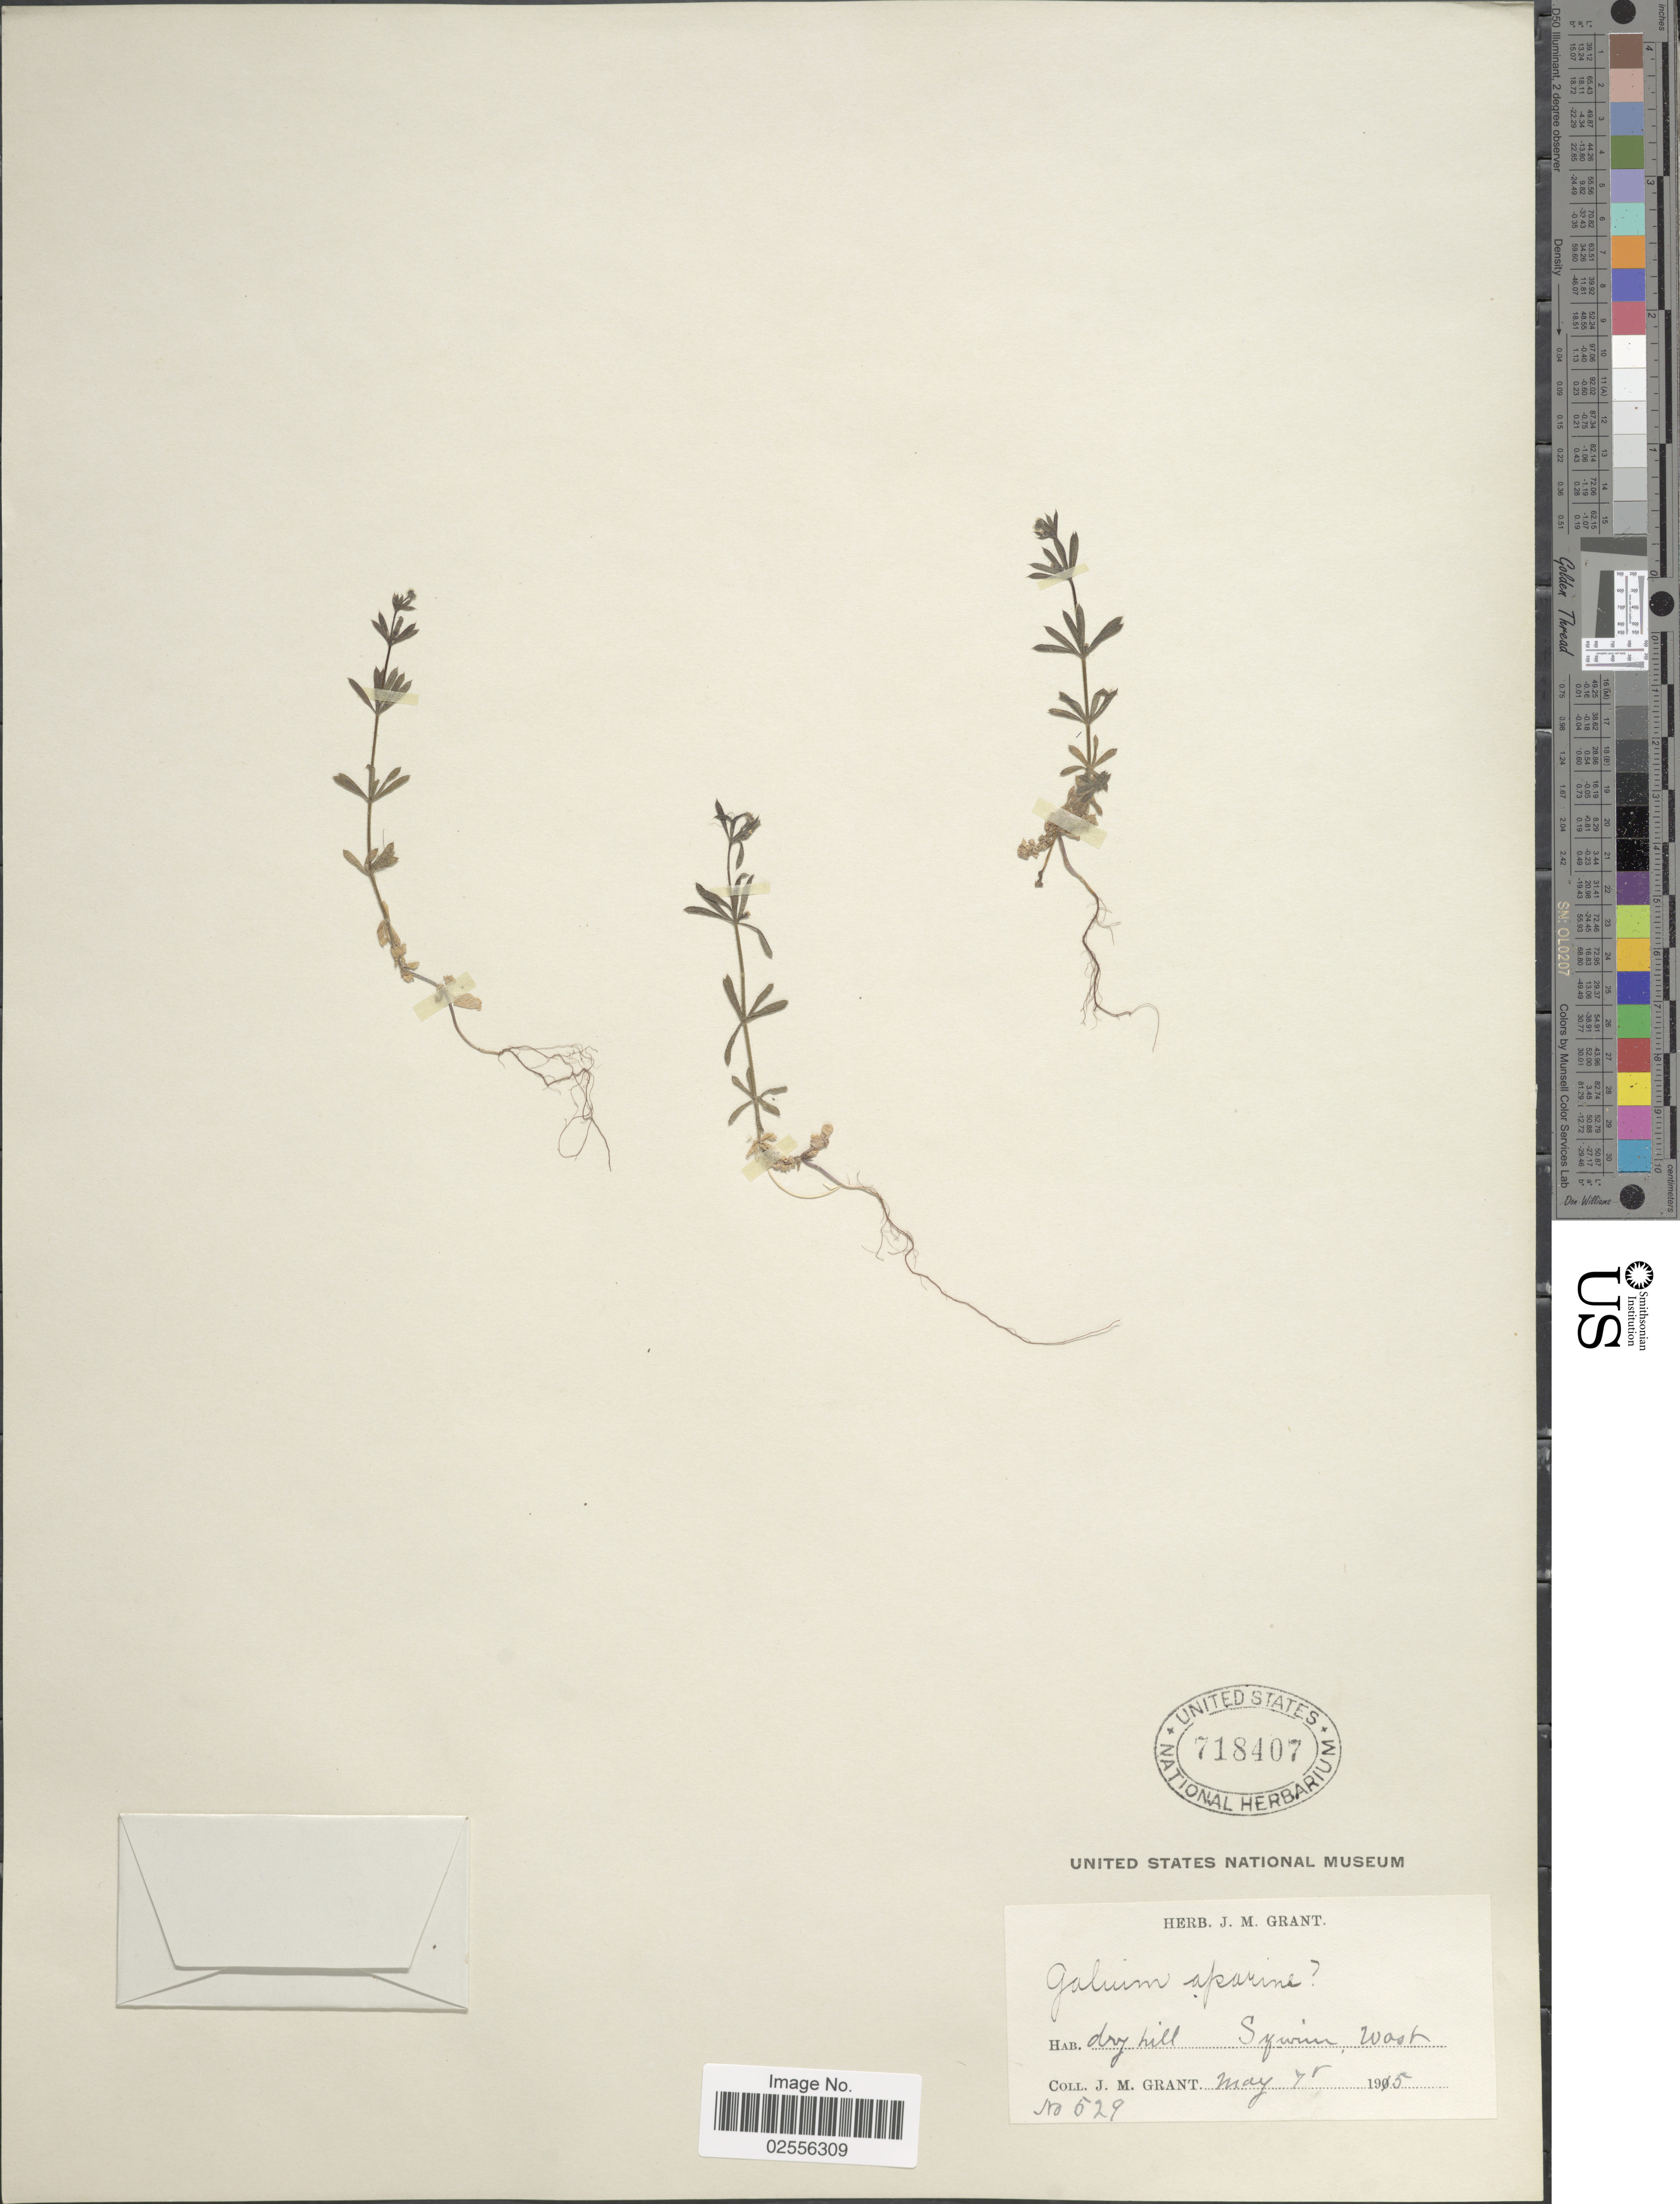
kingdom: Plantae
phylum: Tracheophyta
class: Magnoliopsida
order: Gentianales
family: Rubiaceae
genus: Galium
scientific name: Galium aparine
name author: L.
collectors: J. M. Grant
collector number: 529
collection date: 1915-05-07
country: United States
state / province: Washington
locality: Sequim.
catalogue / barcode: US 718407